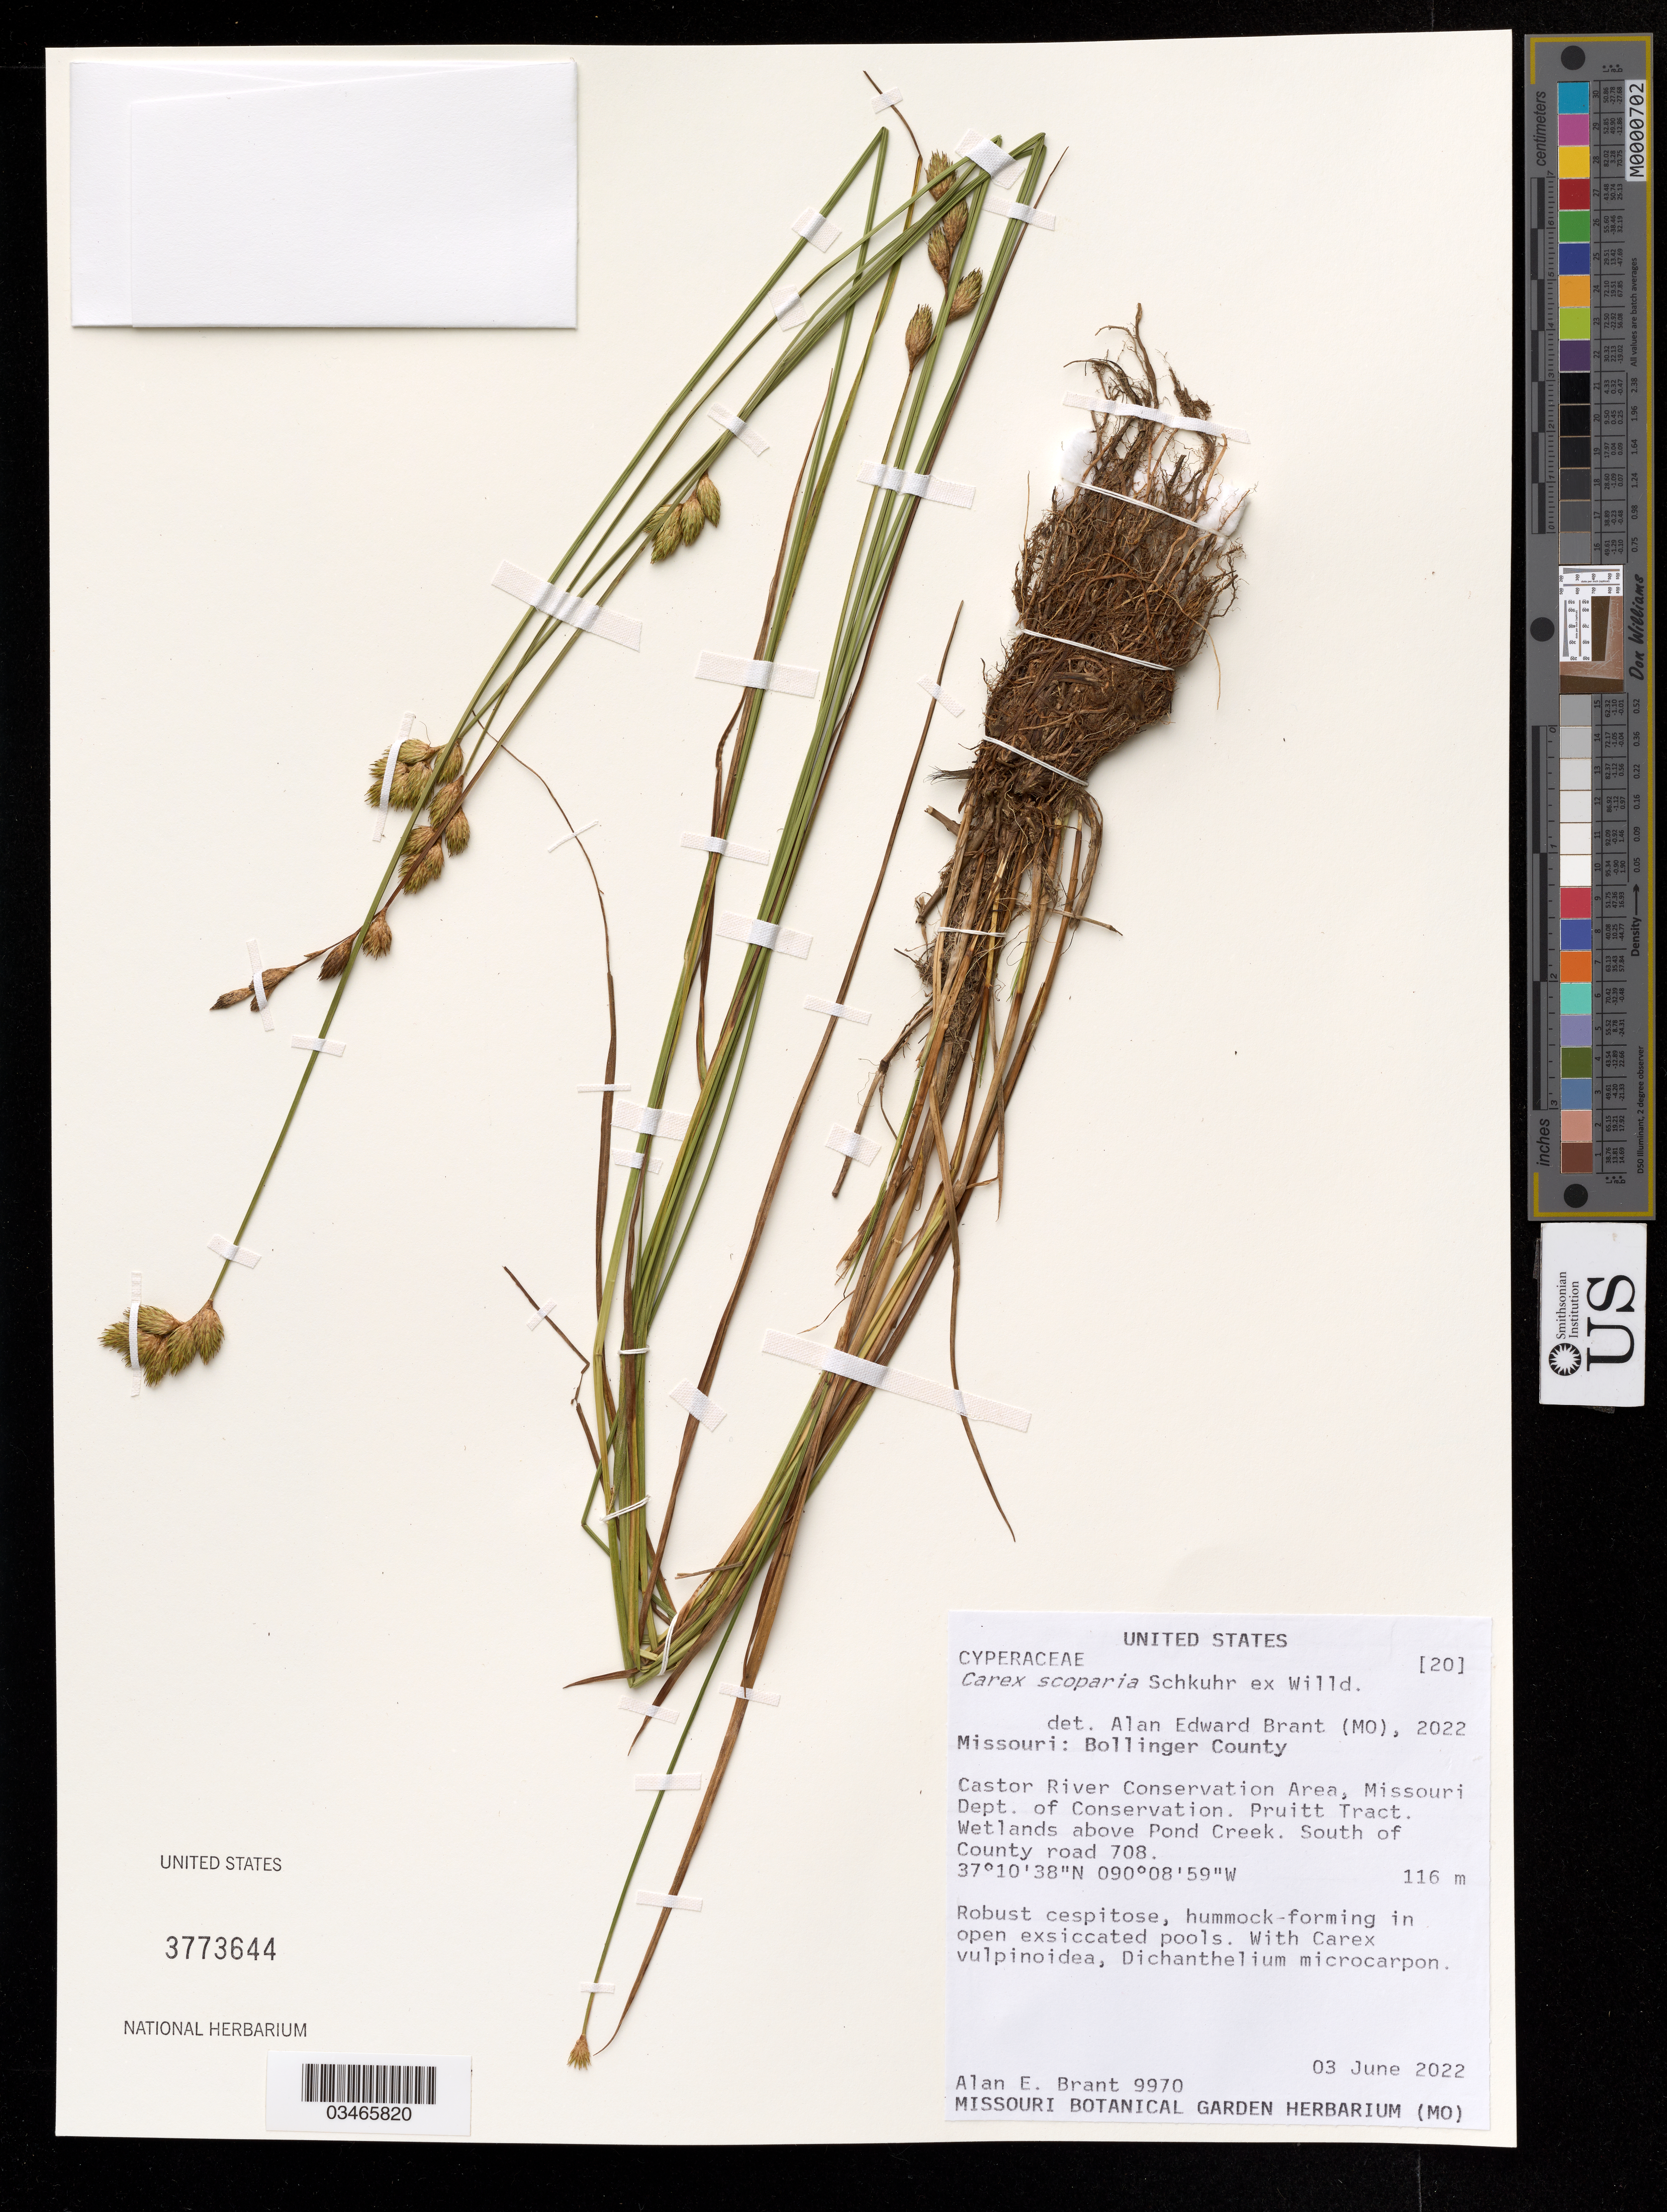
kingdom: Plantae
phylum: Tracheophyta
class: Liliopsida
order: Poales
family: Cyperaceae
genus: Carex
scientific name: Carex scoparia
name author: Schkuhr ex Willd.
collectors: A. Brant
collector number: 9970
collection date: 2022-06-03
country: United States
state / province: Missouri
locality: Bollinger County.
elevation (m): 116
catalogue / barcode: US 3773644